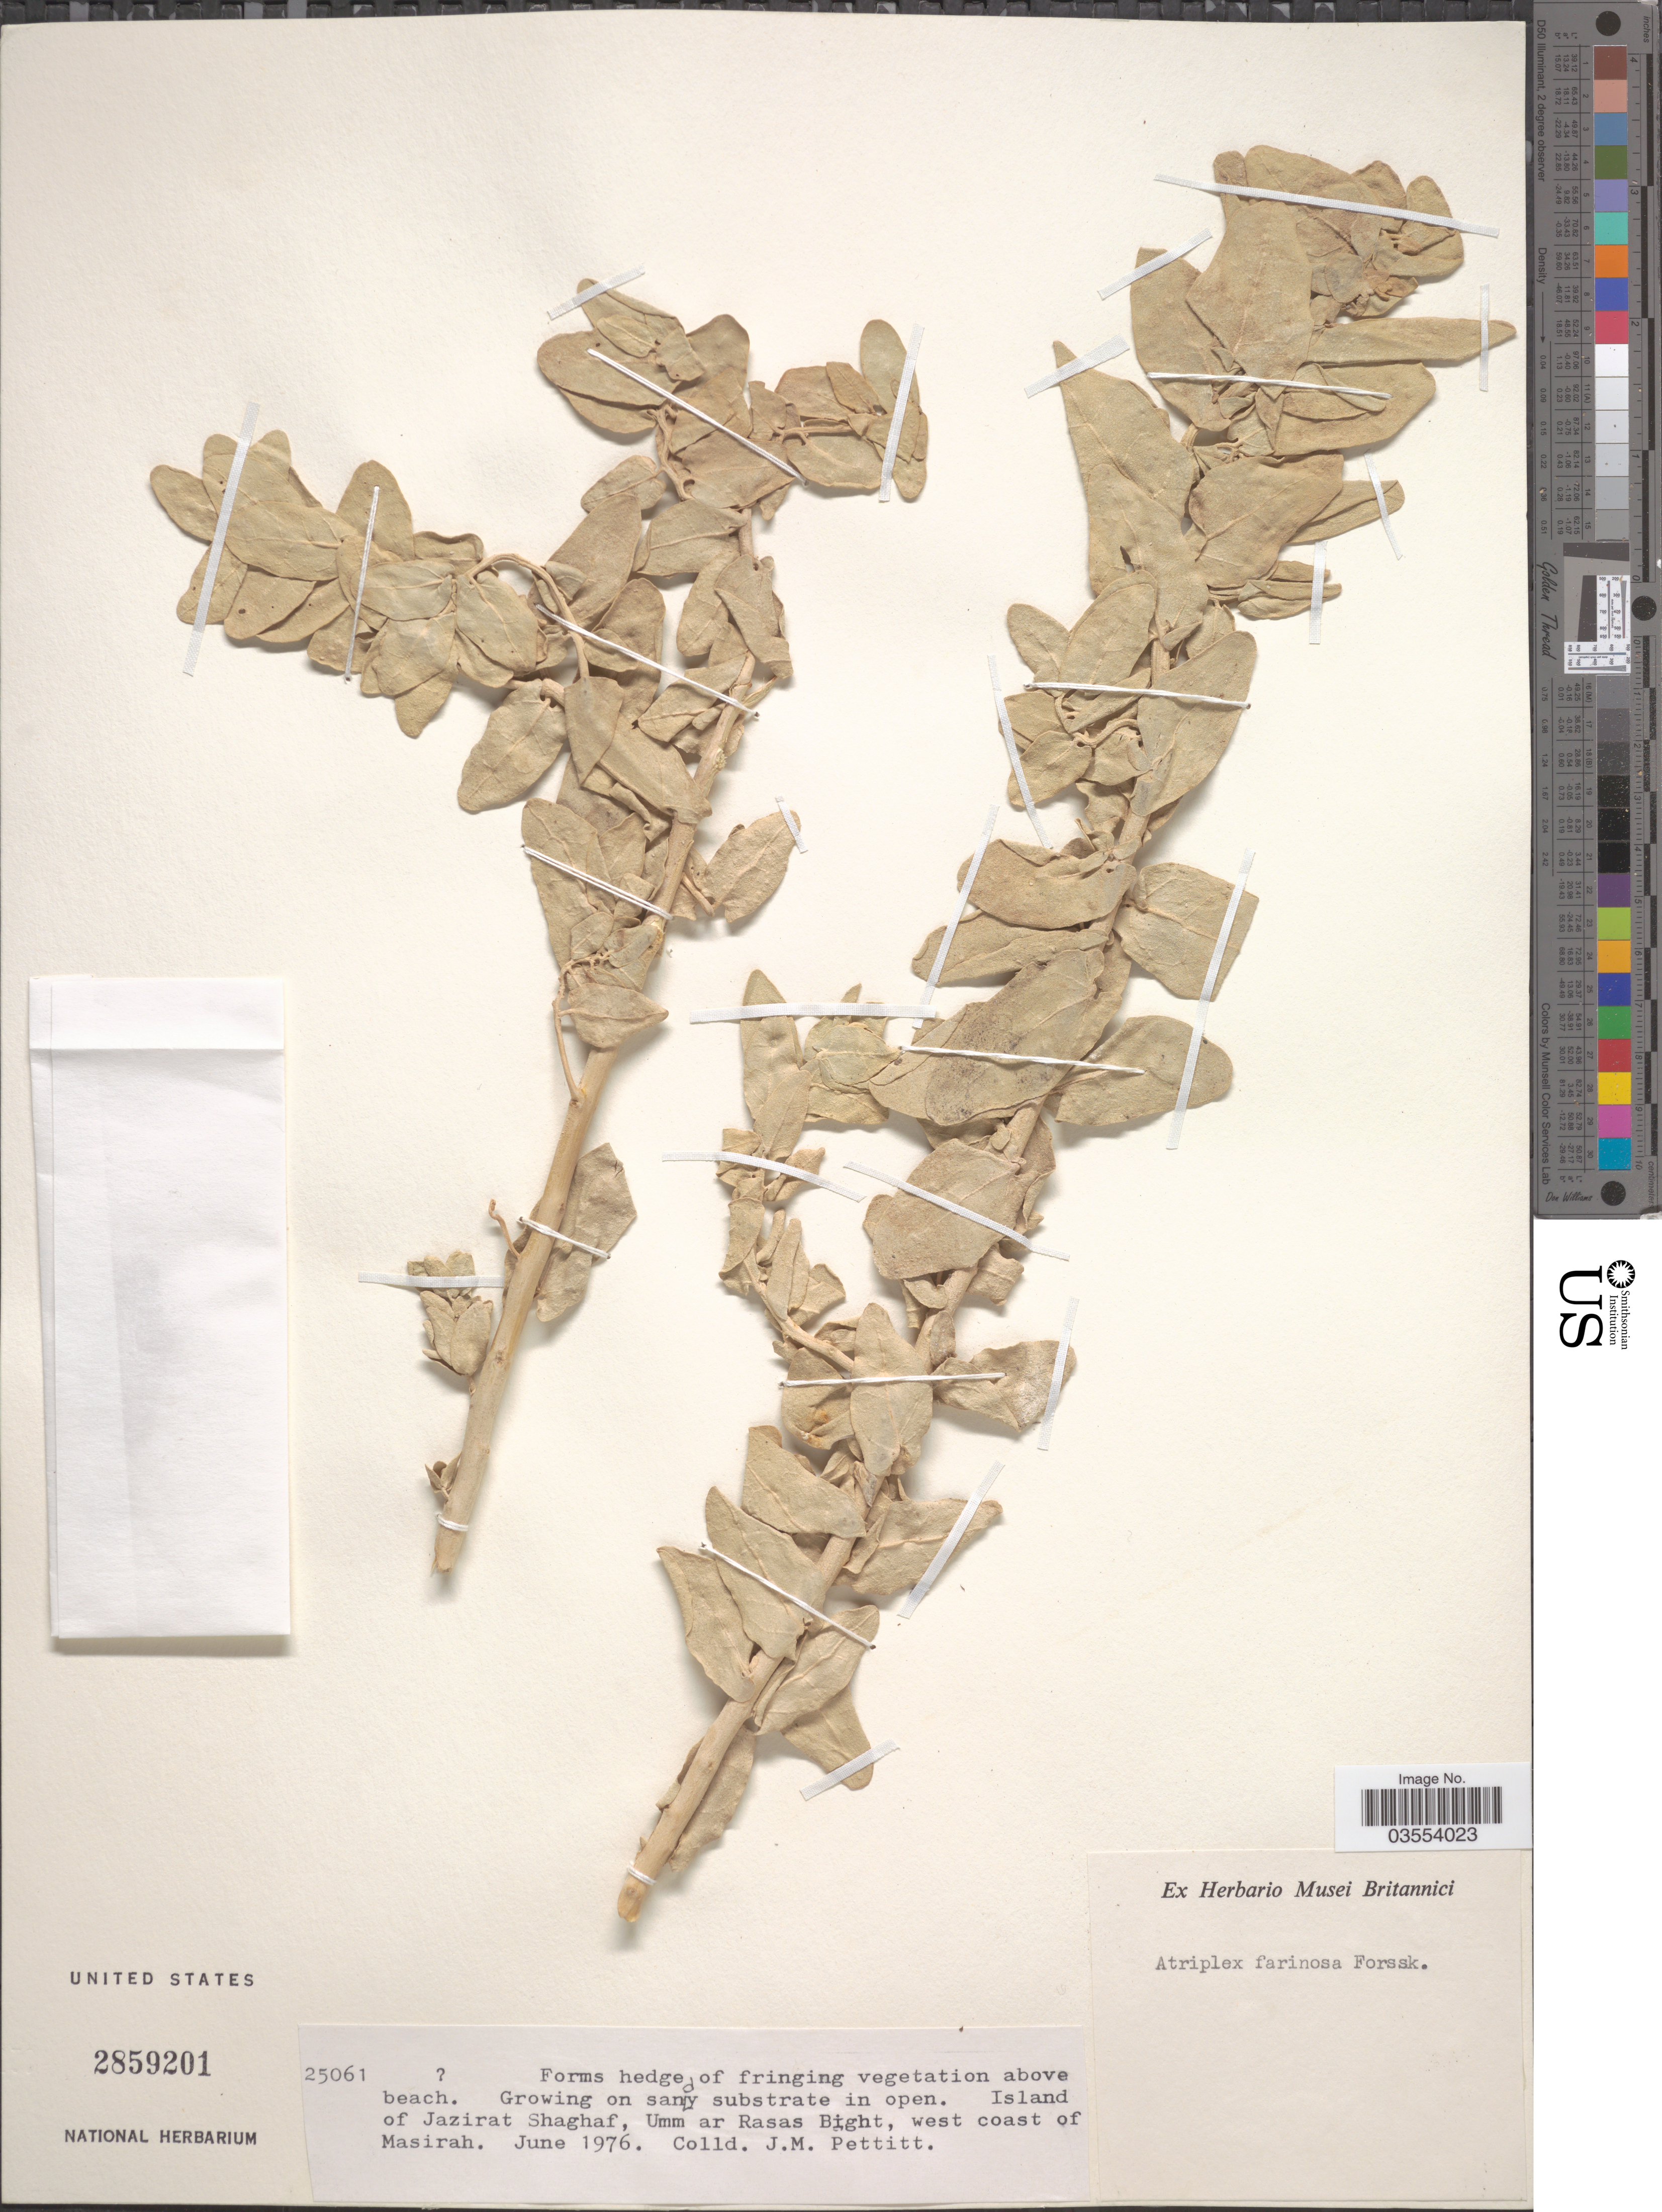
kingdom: Plantae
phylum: Tracheophyta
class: Magnoliopsida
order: Caryophyllales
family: Amaranthaceae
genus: Atriplex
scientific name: Atriplex farinosa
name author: Forssk.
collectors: J. Pettitt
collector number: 25061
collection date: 1976-06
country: Oman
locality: Island of Jazirat Shaghaf, Umm ar Rasas Bight, west coast of Masirah.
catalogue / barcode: US 2859201